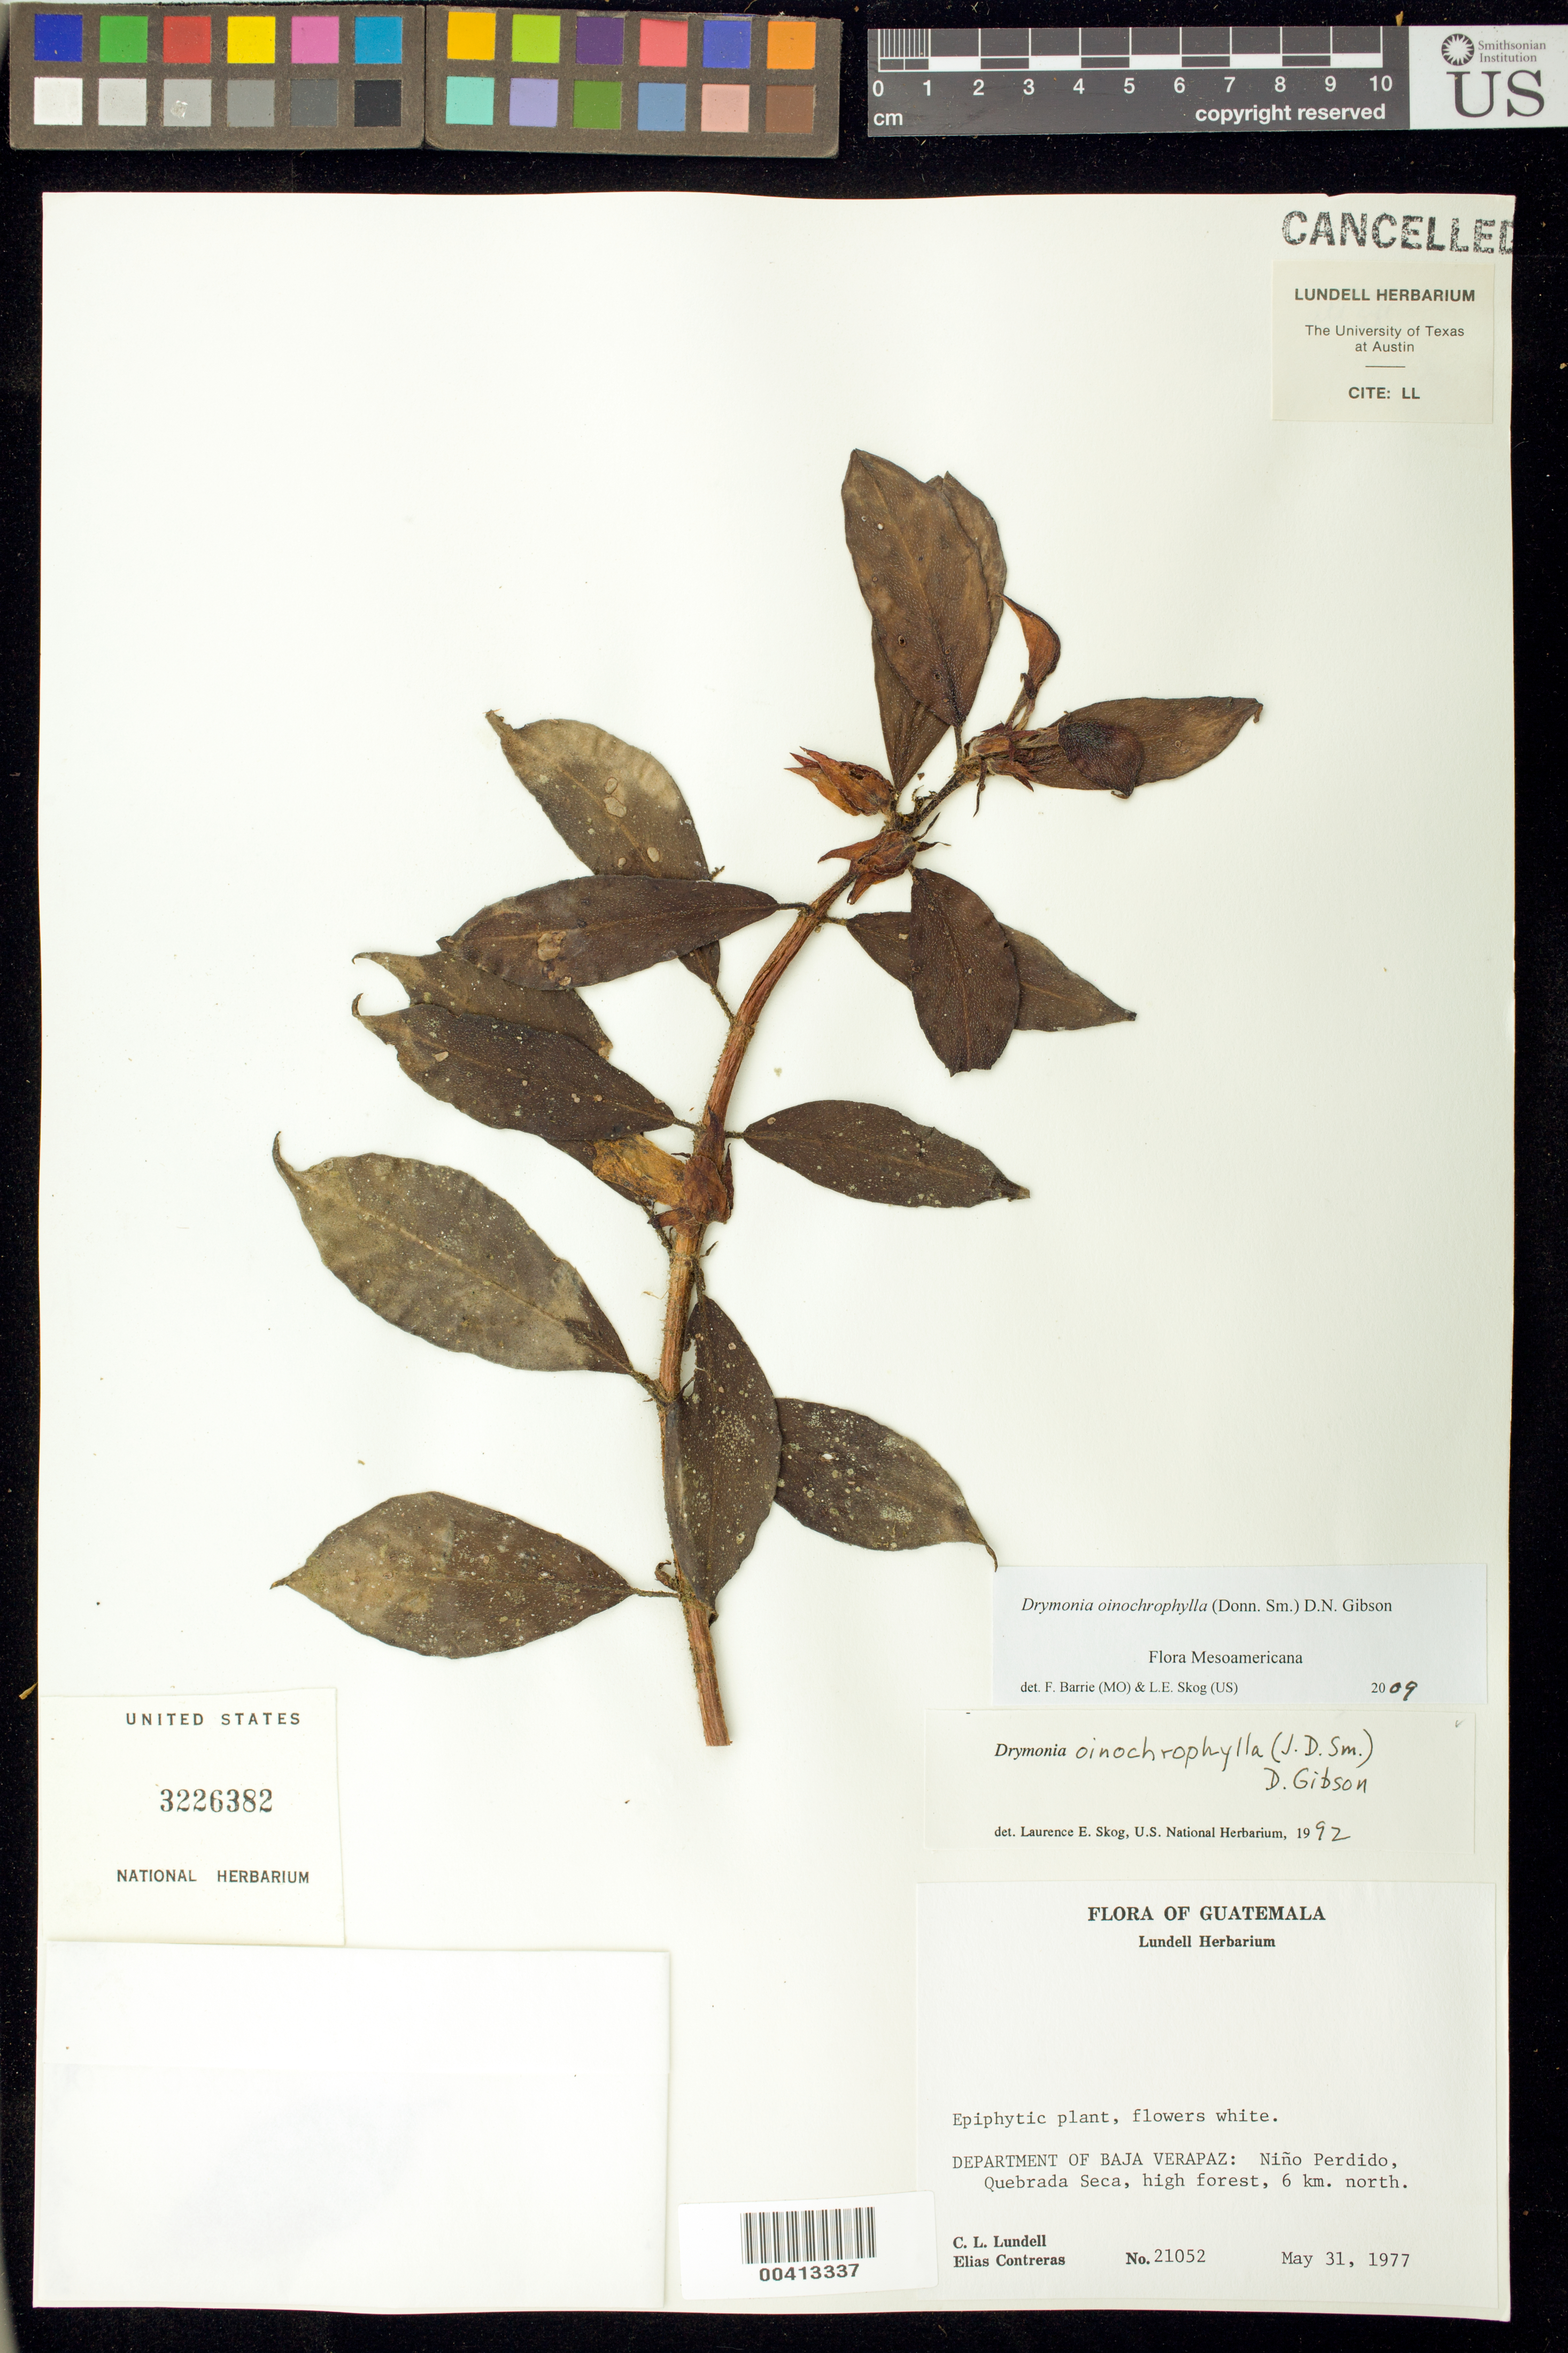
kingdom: Plantae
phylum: Tracheophyta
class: Magnoliopsida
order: Lamiales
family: Gesneriaceae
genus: Drymonia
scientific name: Drymonia oinochrophylla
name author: (Donn. Sm.) D.N. Gibson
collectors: C. L. Lundell & E. Contreras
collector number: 21052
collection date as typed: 31 May 1977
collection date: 1977-05-31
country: Guatemala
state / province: Baja Verapaz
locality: Nino Perdido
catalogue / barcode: US 3226382